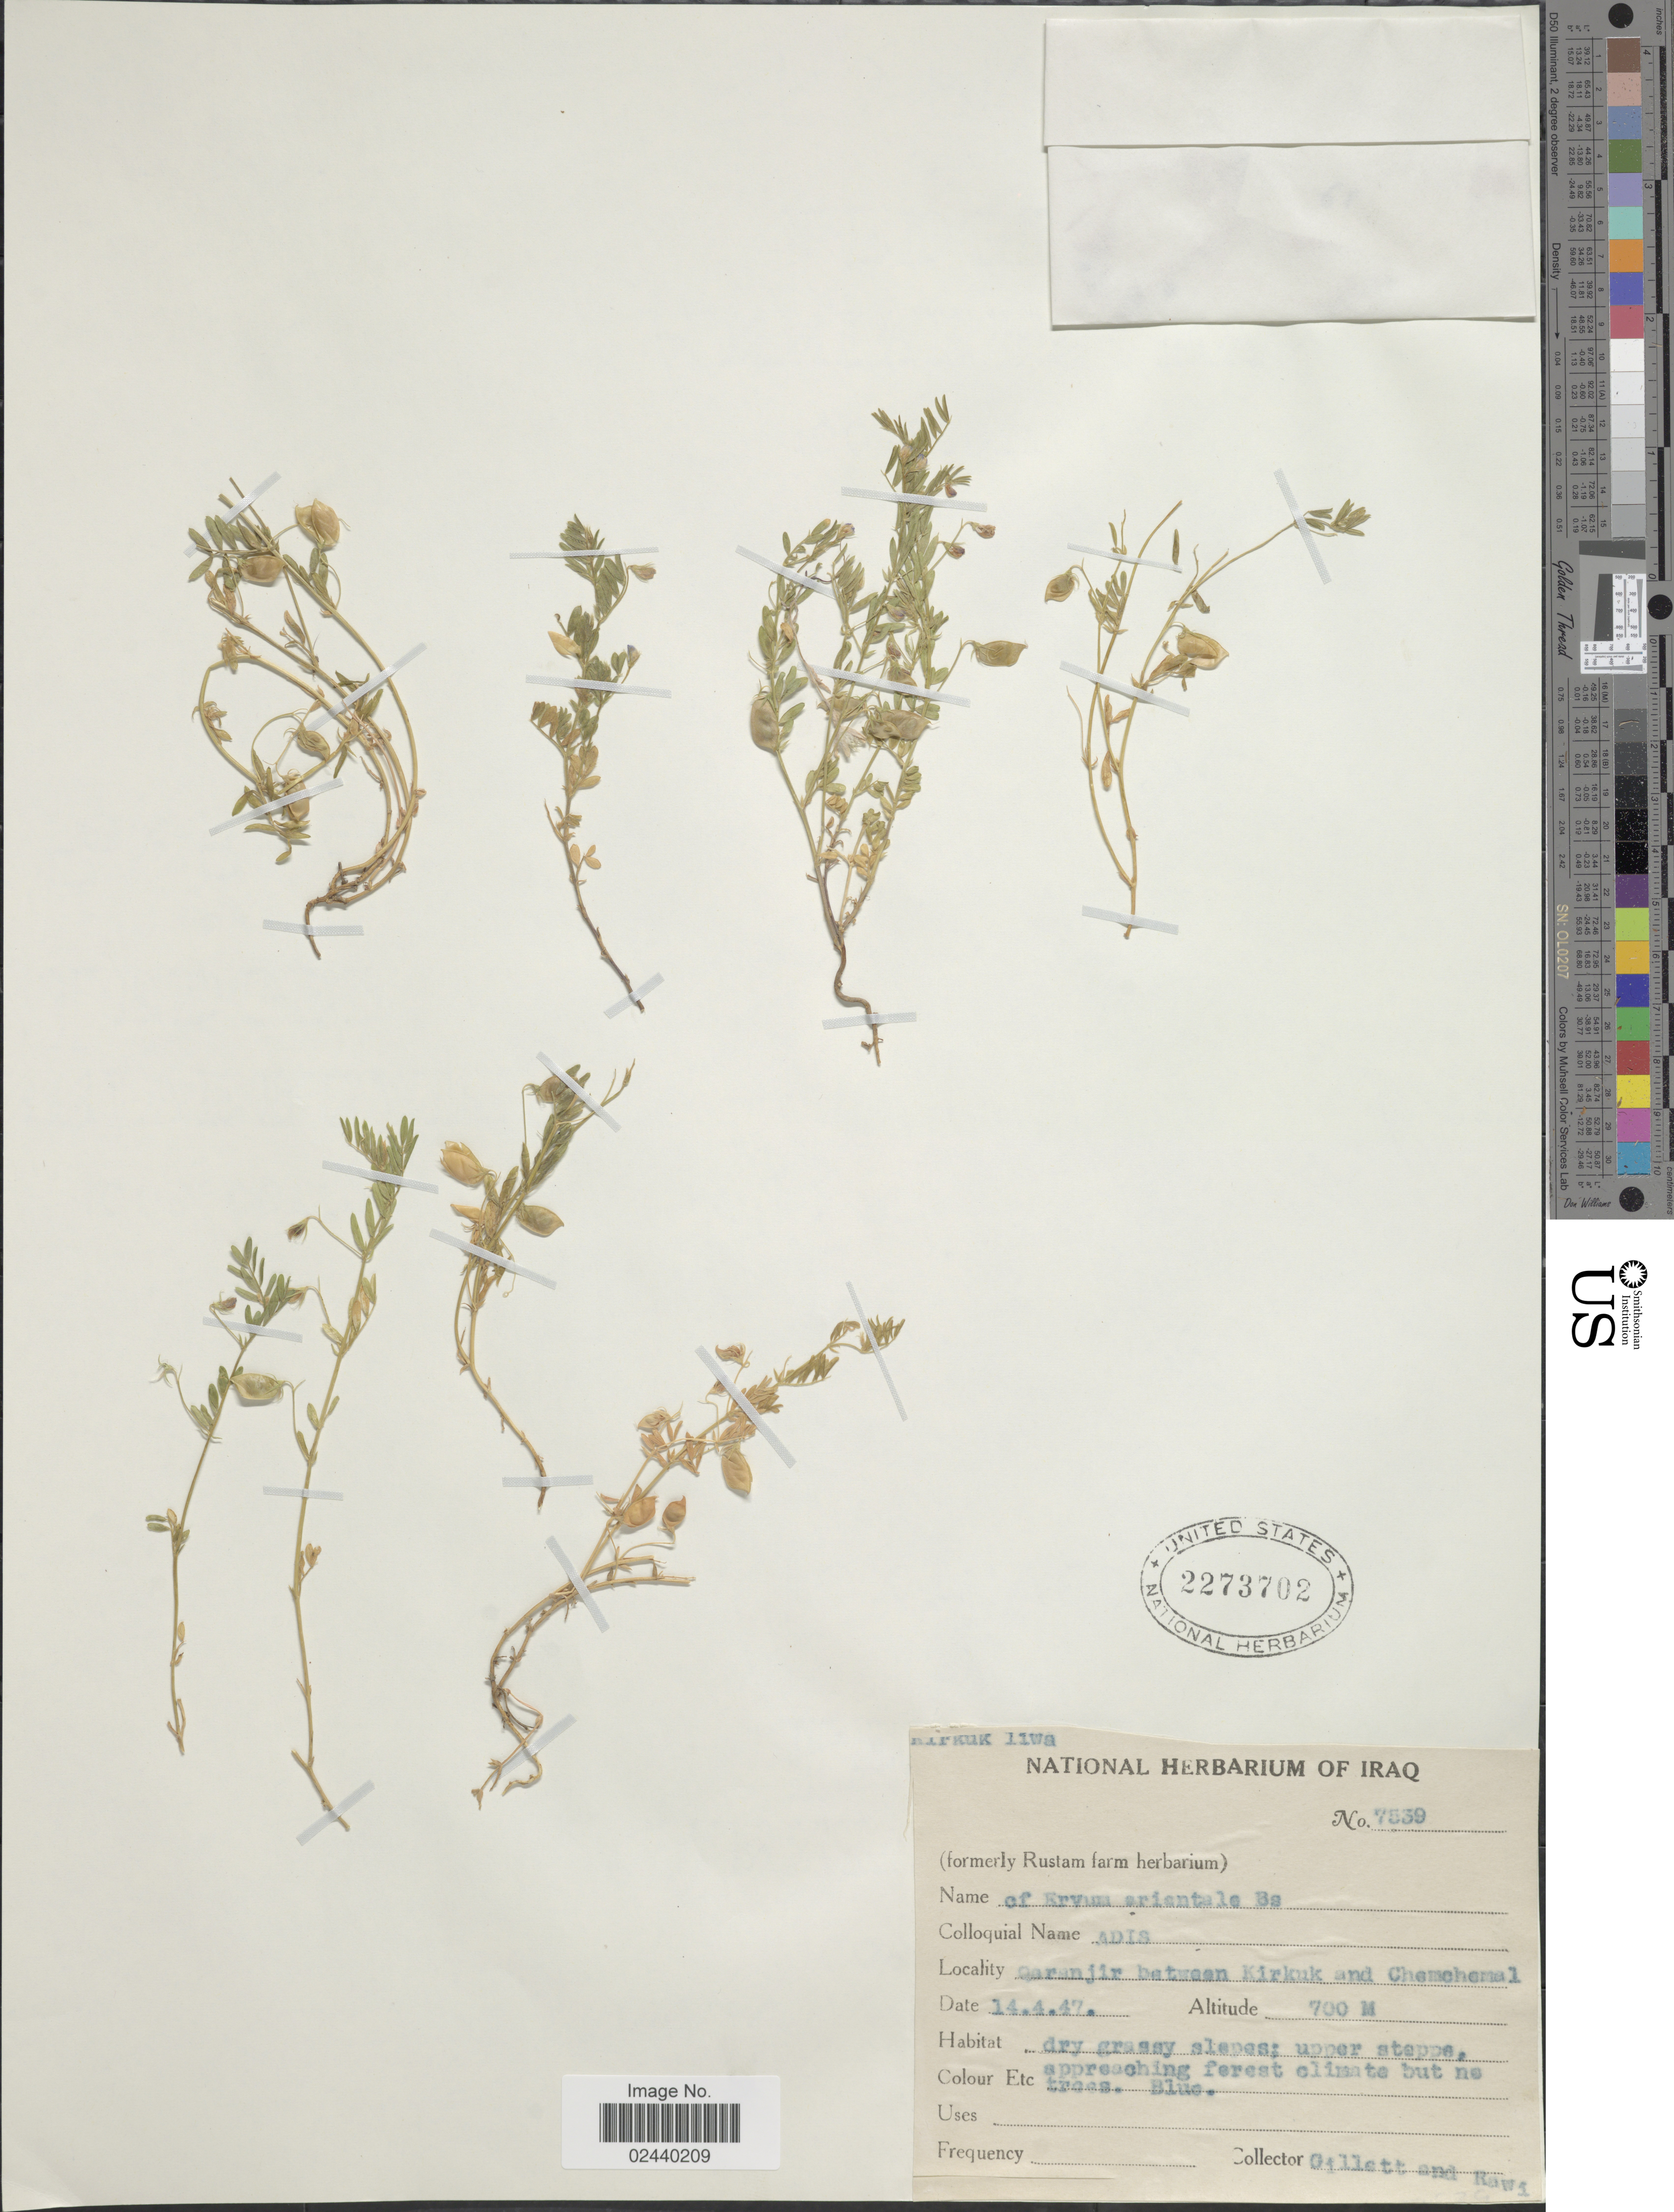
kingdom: Plantae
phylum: Tracheophyta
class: Magnoliopsida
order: Fabales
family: Fabaceae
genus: Vicia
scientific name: Vicia orientalis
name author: (Boiss.) Bég. & Diratz.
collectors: Gillett, -- & -. Rawi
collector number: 7539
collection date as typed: Transcribed d/m/y: 14/4/47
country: Iraq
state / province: Kirkūk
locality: Kirkuk liwa, Garanjir between Kirkuk and Chemchemal, dry grassy slopes.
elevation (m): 700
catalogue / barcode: US 2273702